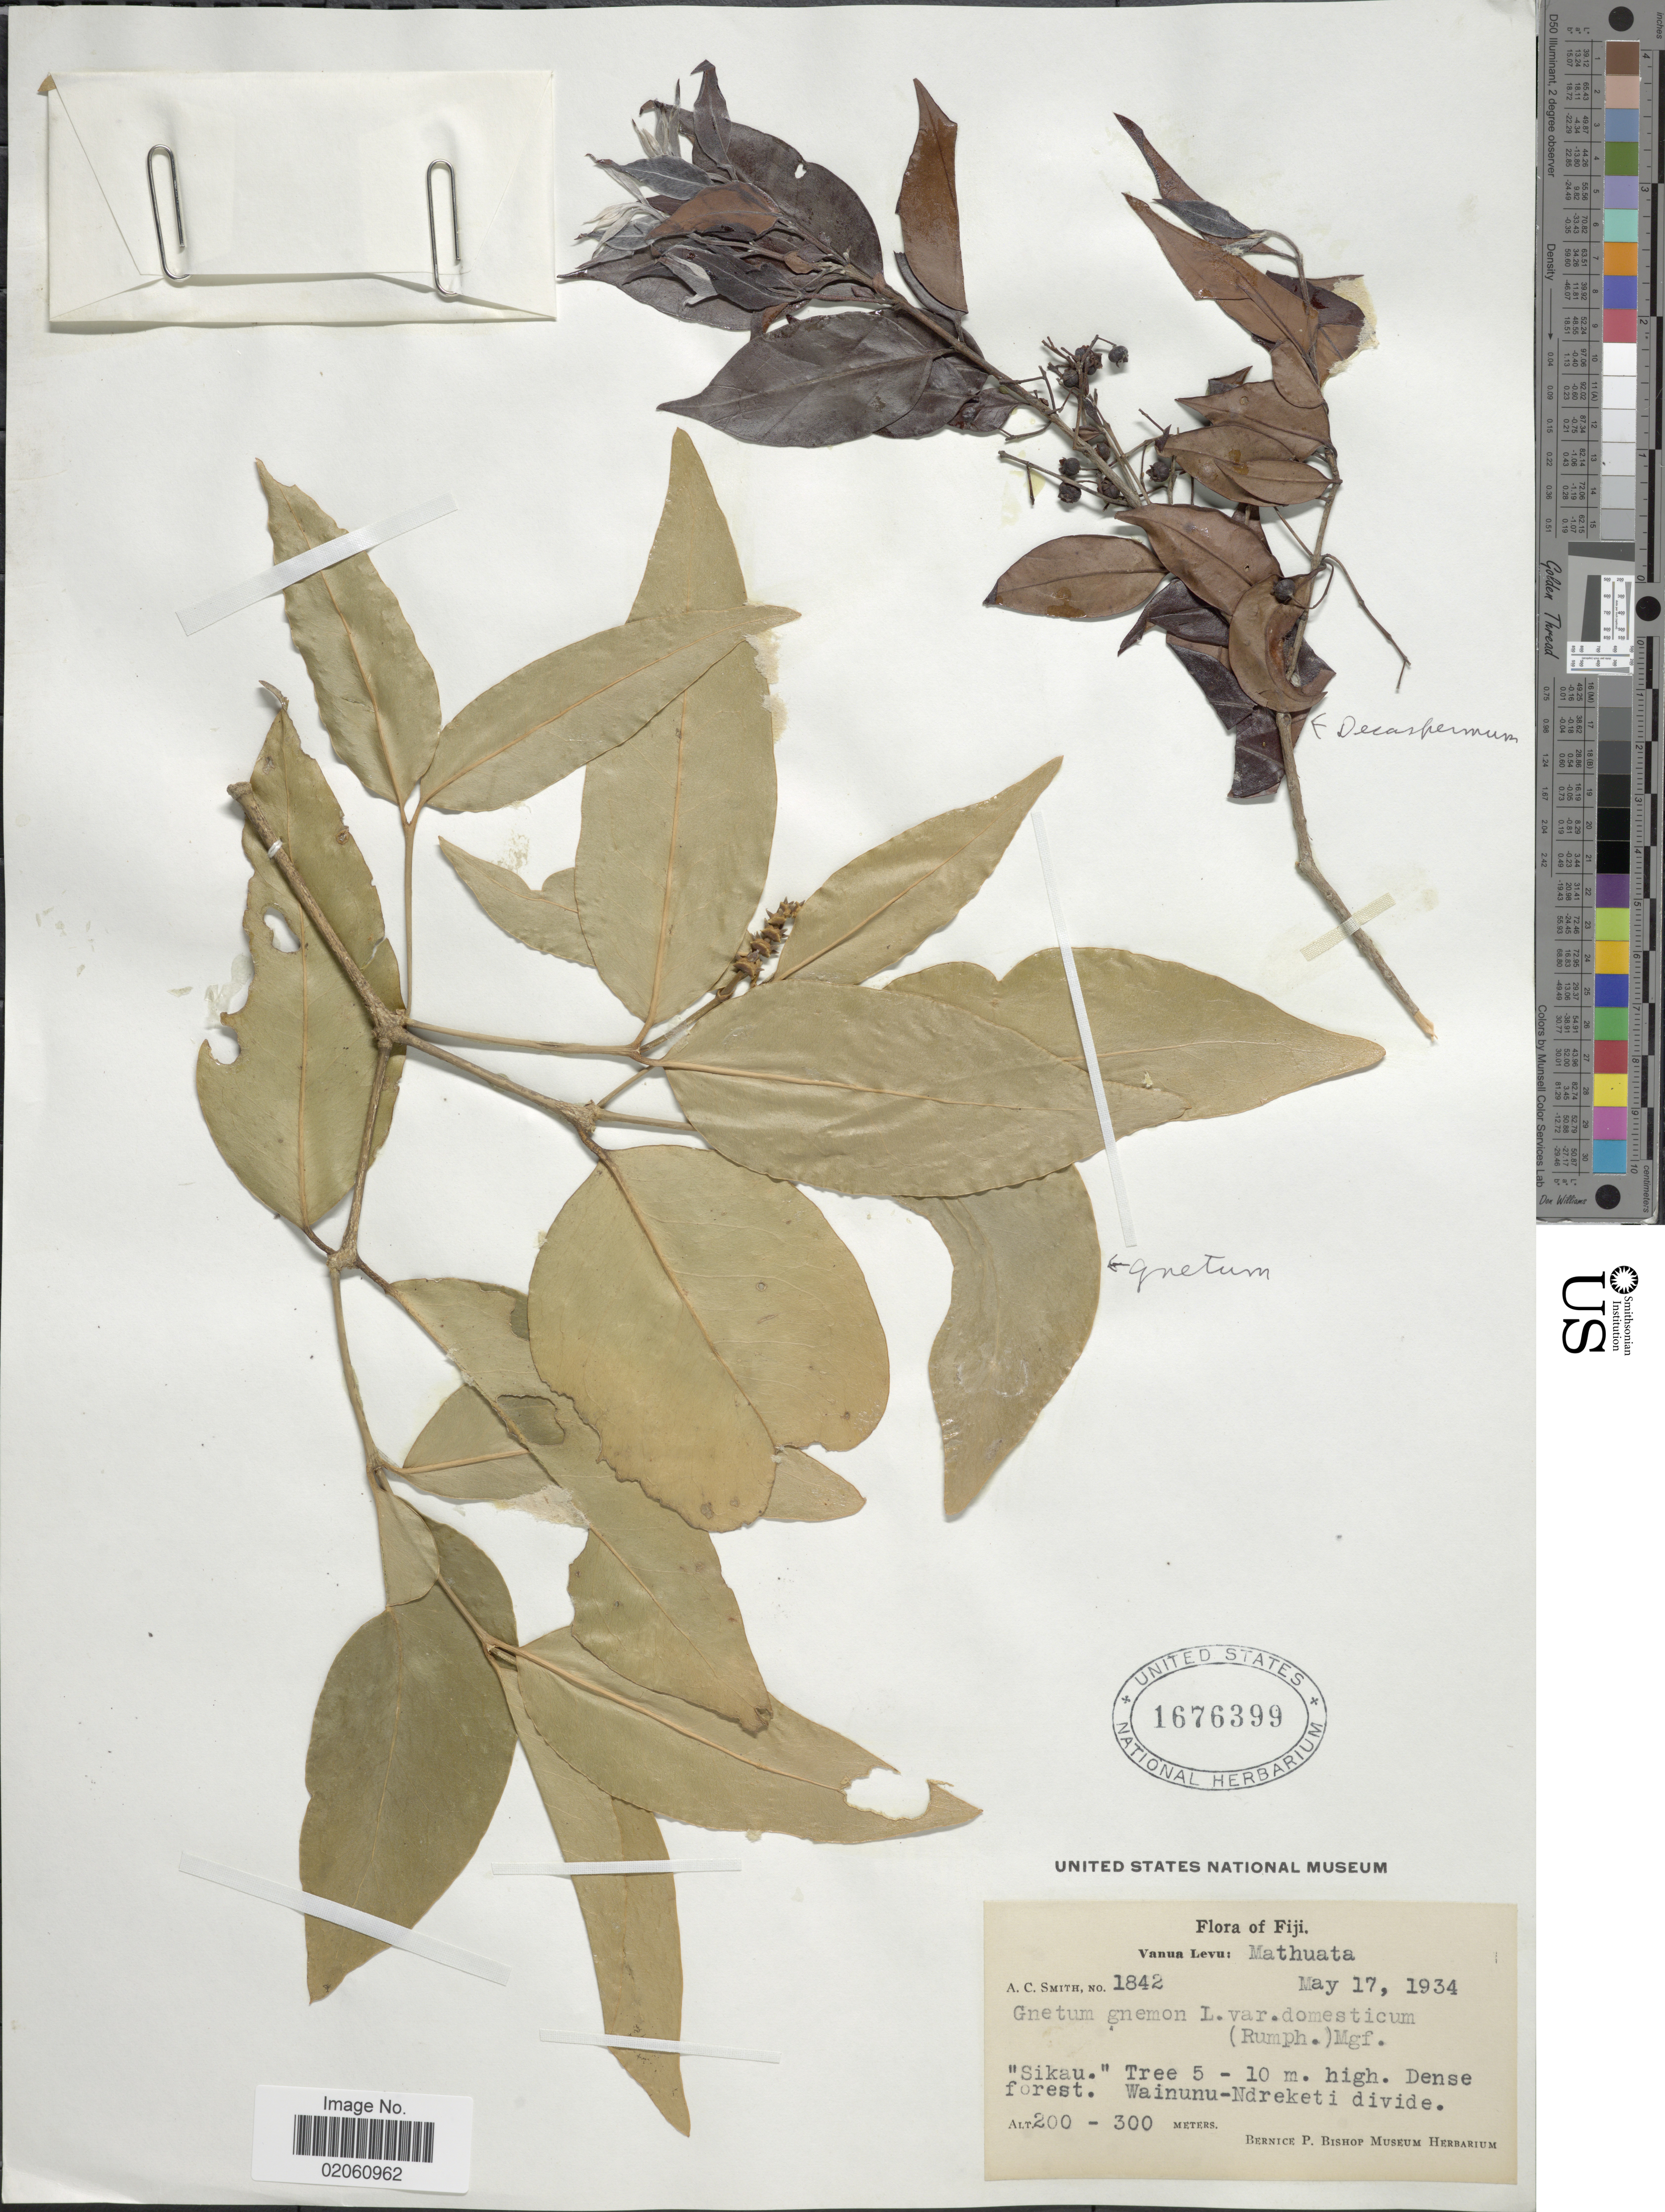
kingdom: Plantae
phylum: Tracheophyta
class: Gnetopsida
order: Gnetales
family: Gnetaceae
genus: Gnetum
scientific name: Gnetum gnemon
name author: L.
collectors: A. C. Smith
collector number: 1842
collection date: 1934-05-17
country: Fiji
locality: Vanua Levu: Mathuata, Dense forest. Wainunu-Ndreketi divide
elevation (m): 200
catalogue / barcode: US 1676399